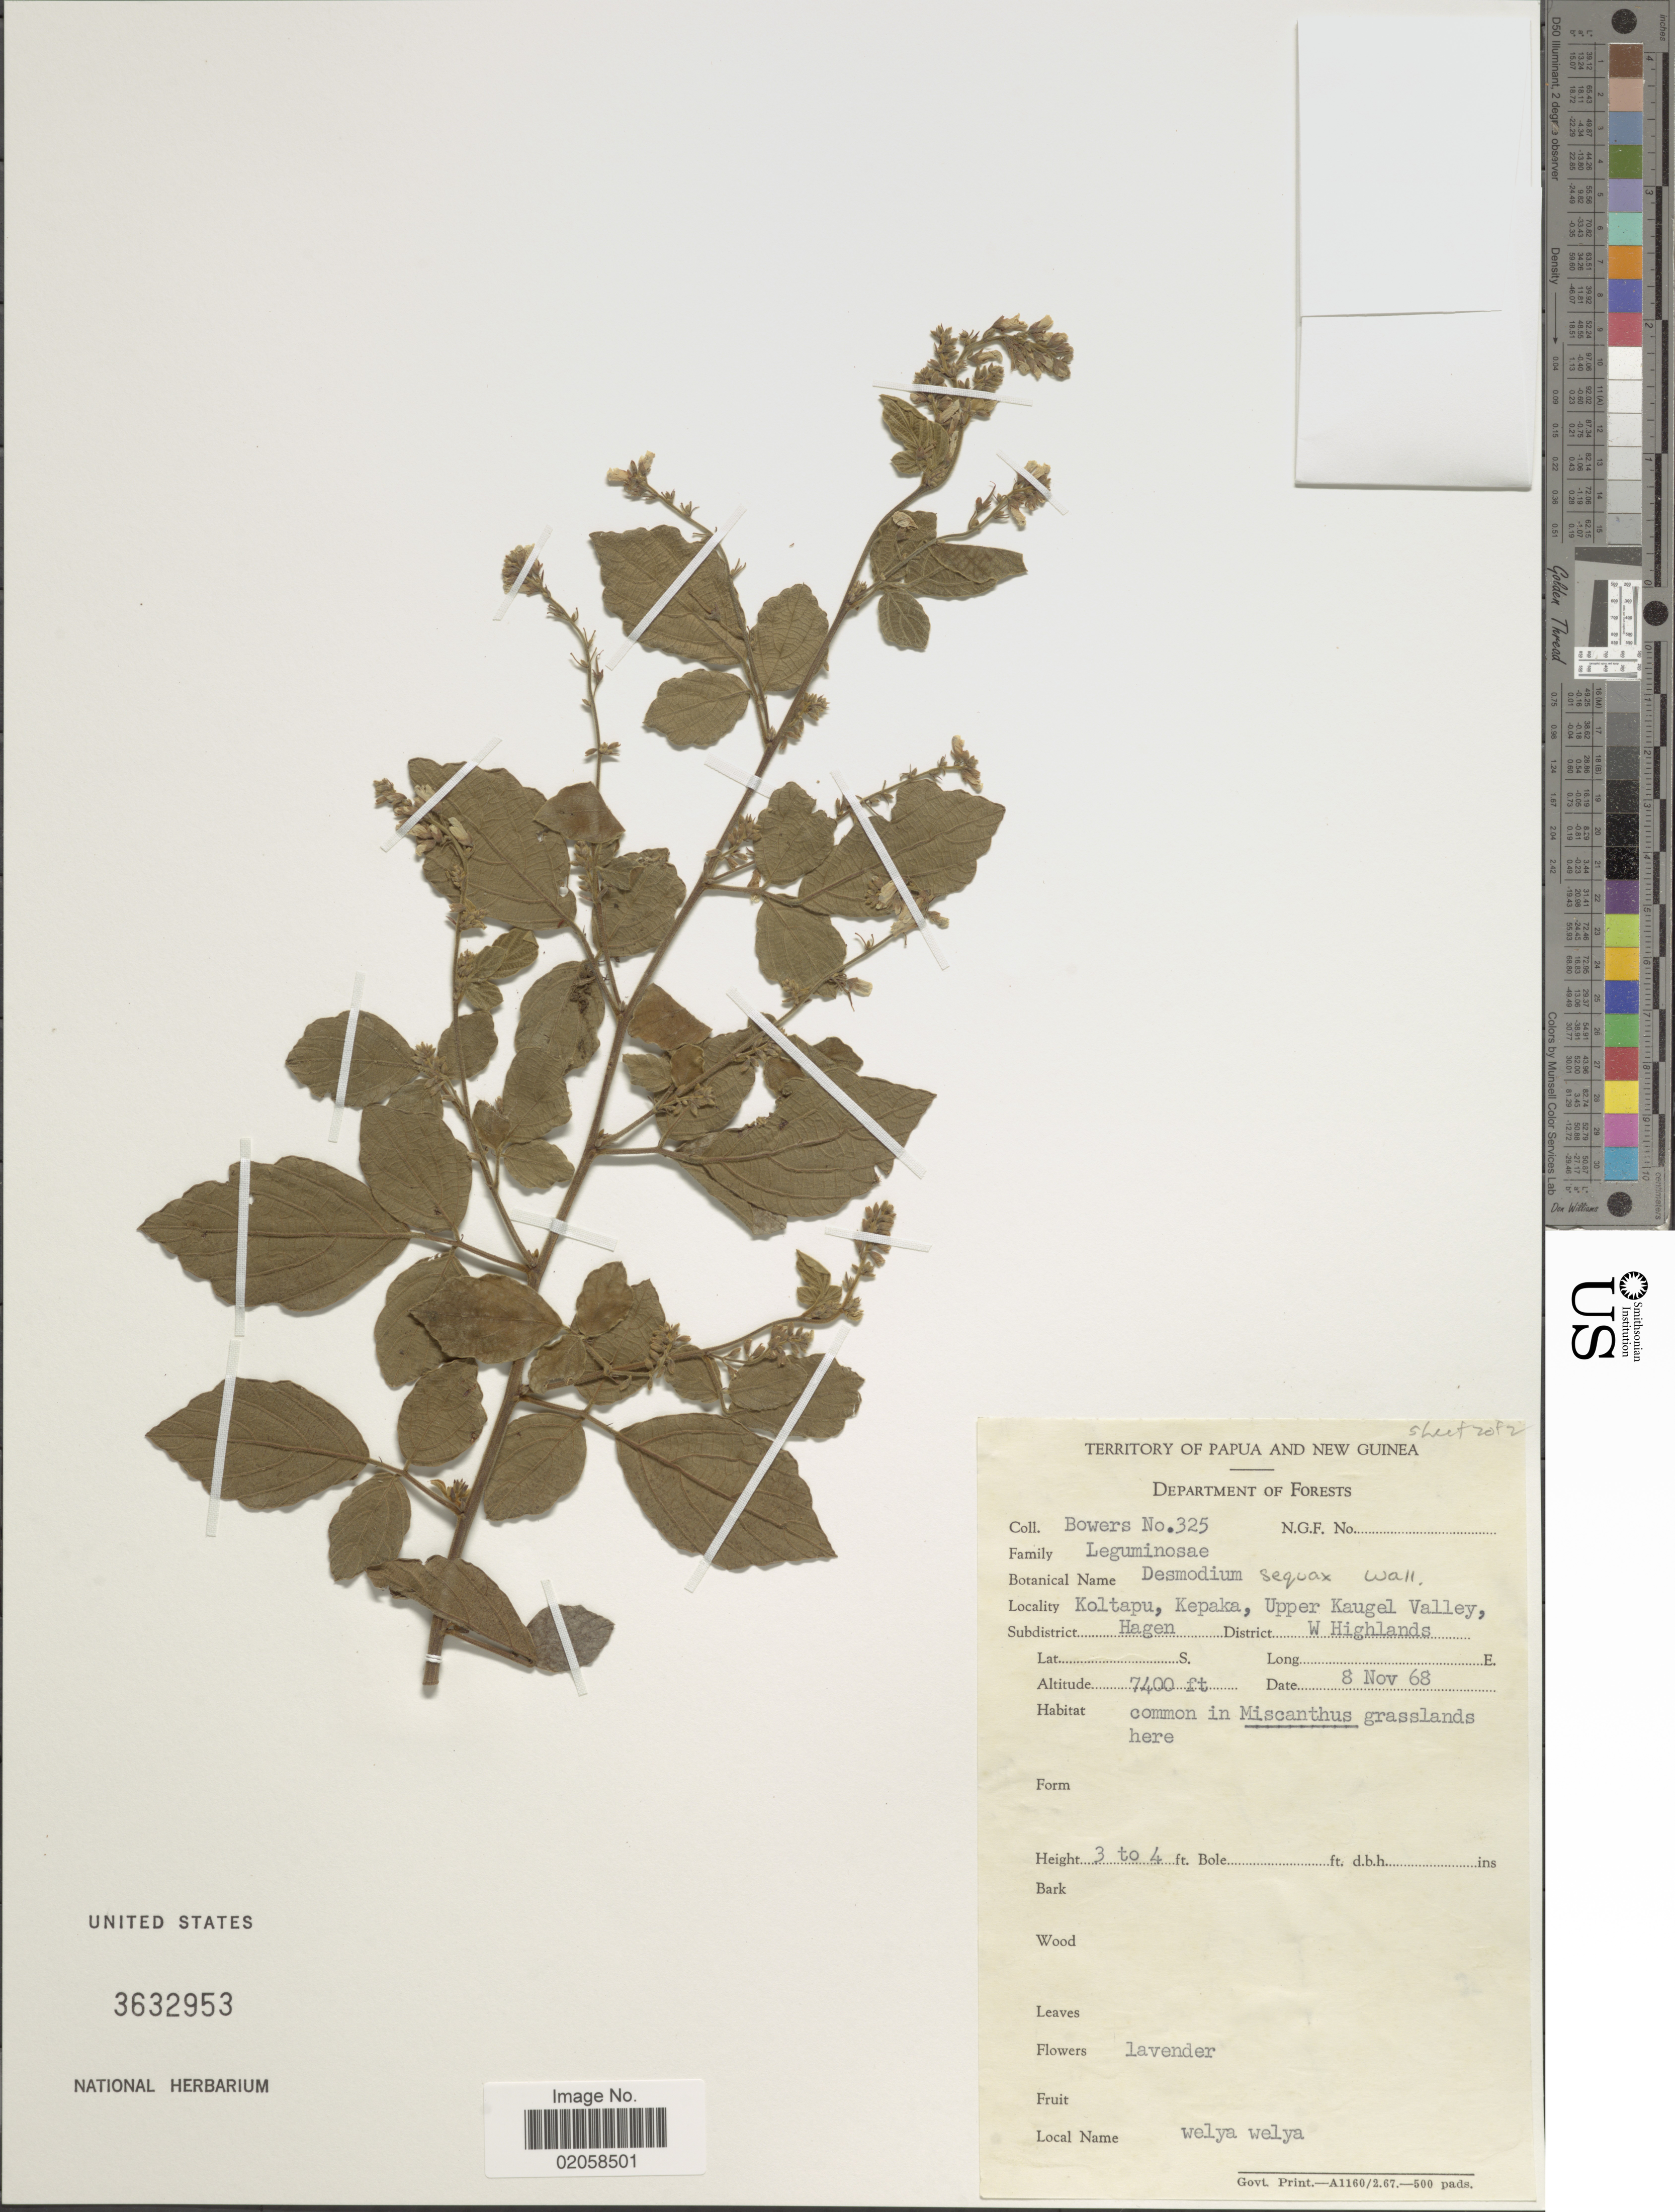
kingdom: Plantae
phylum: Tracheophyta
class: Magnoliopsida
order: Fabales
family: Fabaceae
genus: Puhuaea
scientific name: Puhuaea sequax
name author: (Wall.) H. Ohashi & K. Ohashi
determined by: Strong, Mark T., (BOT), Smithsonian Institution - National Museum of Natural History (UNITED STATES)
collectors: -. Bowers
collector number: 325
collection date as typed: Transcribed d/m/y: 8/11/68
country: Papua New Guinea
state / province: Western Highlands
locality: Koltapu, Kepaka, upper Kaugel Valley, Subdist, Hagen.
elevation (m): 2256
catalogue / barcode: US 3632953